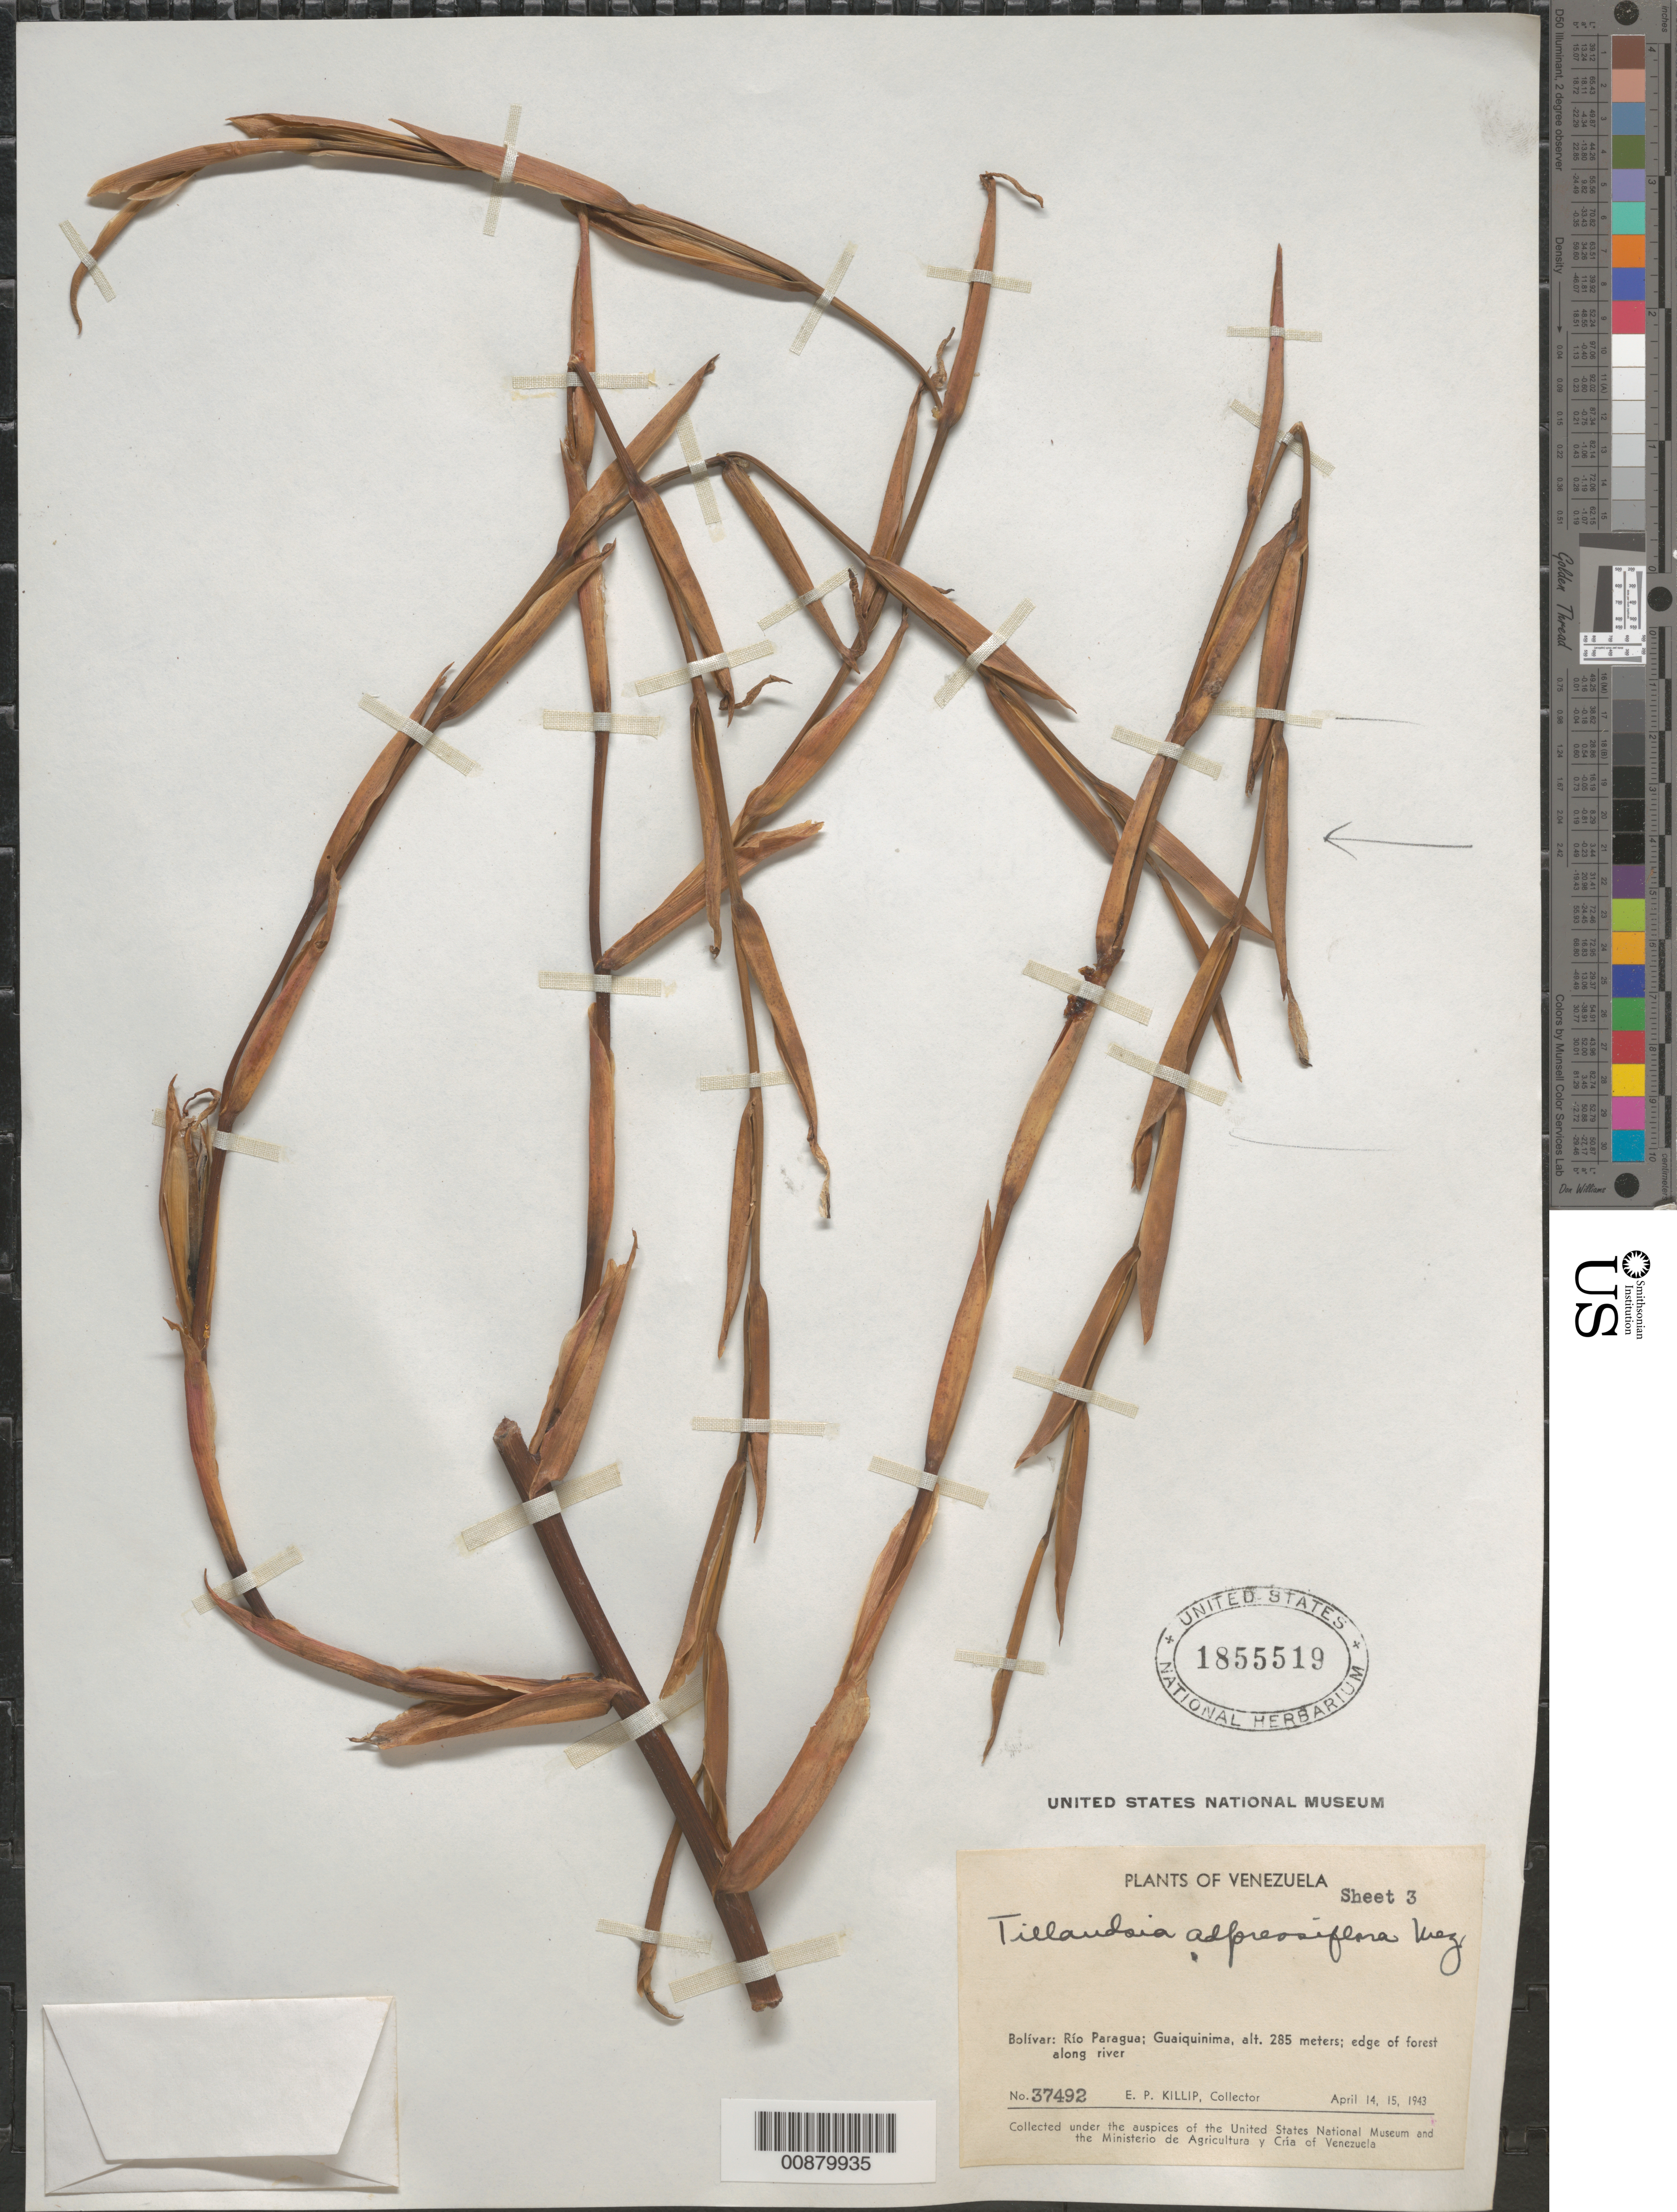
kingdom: Plantae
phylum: Tracheophyta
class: Liliopsida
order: Poales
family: Bromeliaceae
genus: Tillandsia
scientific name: Tillandsia adpressiflora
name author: Mez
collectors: E. P. Killip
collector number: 37492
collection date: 1943-04-14/1943-04-15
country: Venezuela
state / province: Bolivar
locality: Bolívar: Río Paragua; Guaiquinima, edge of forest along river.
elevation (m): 285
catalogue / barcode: US 1855519